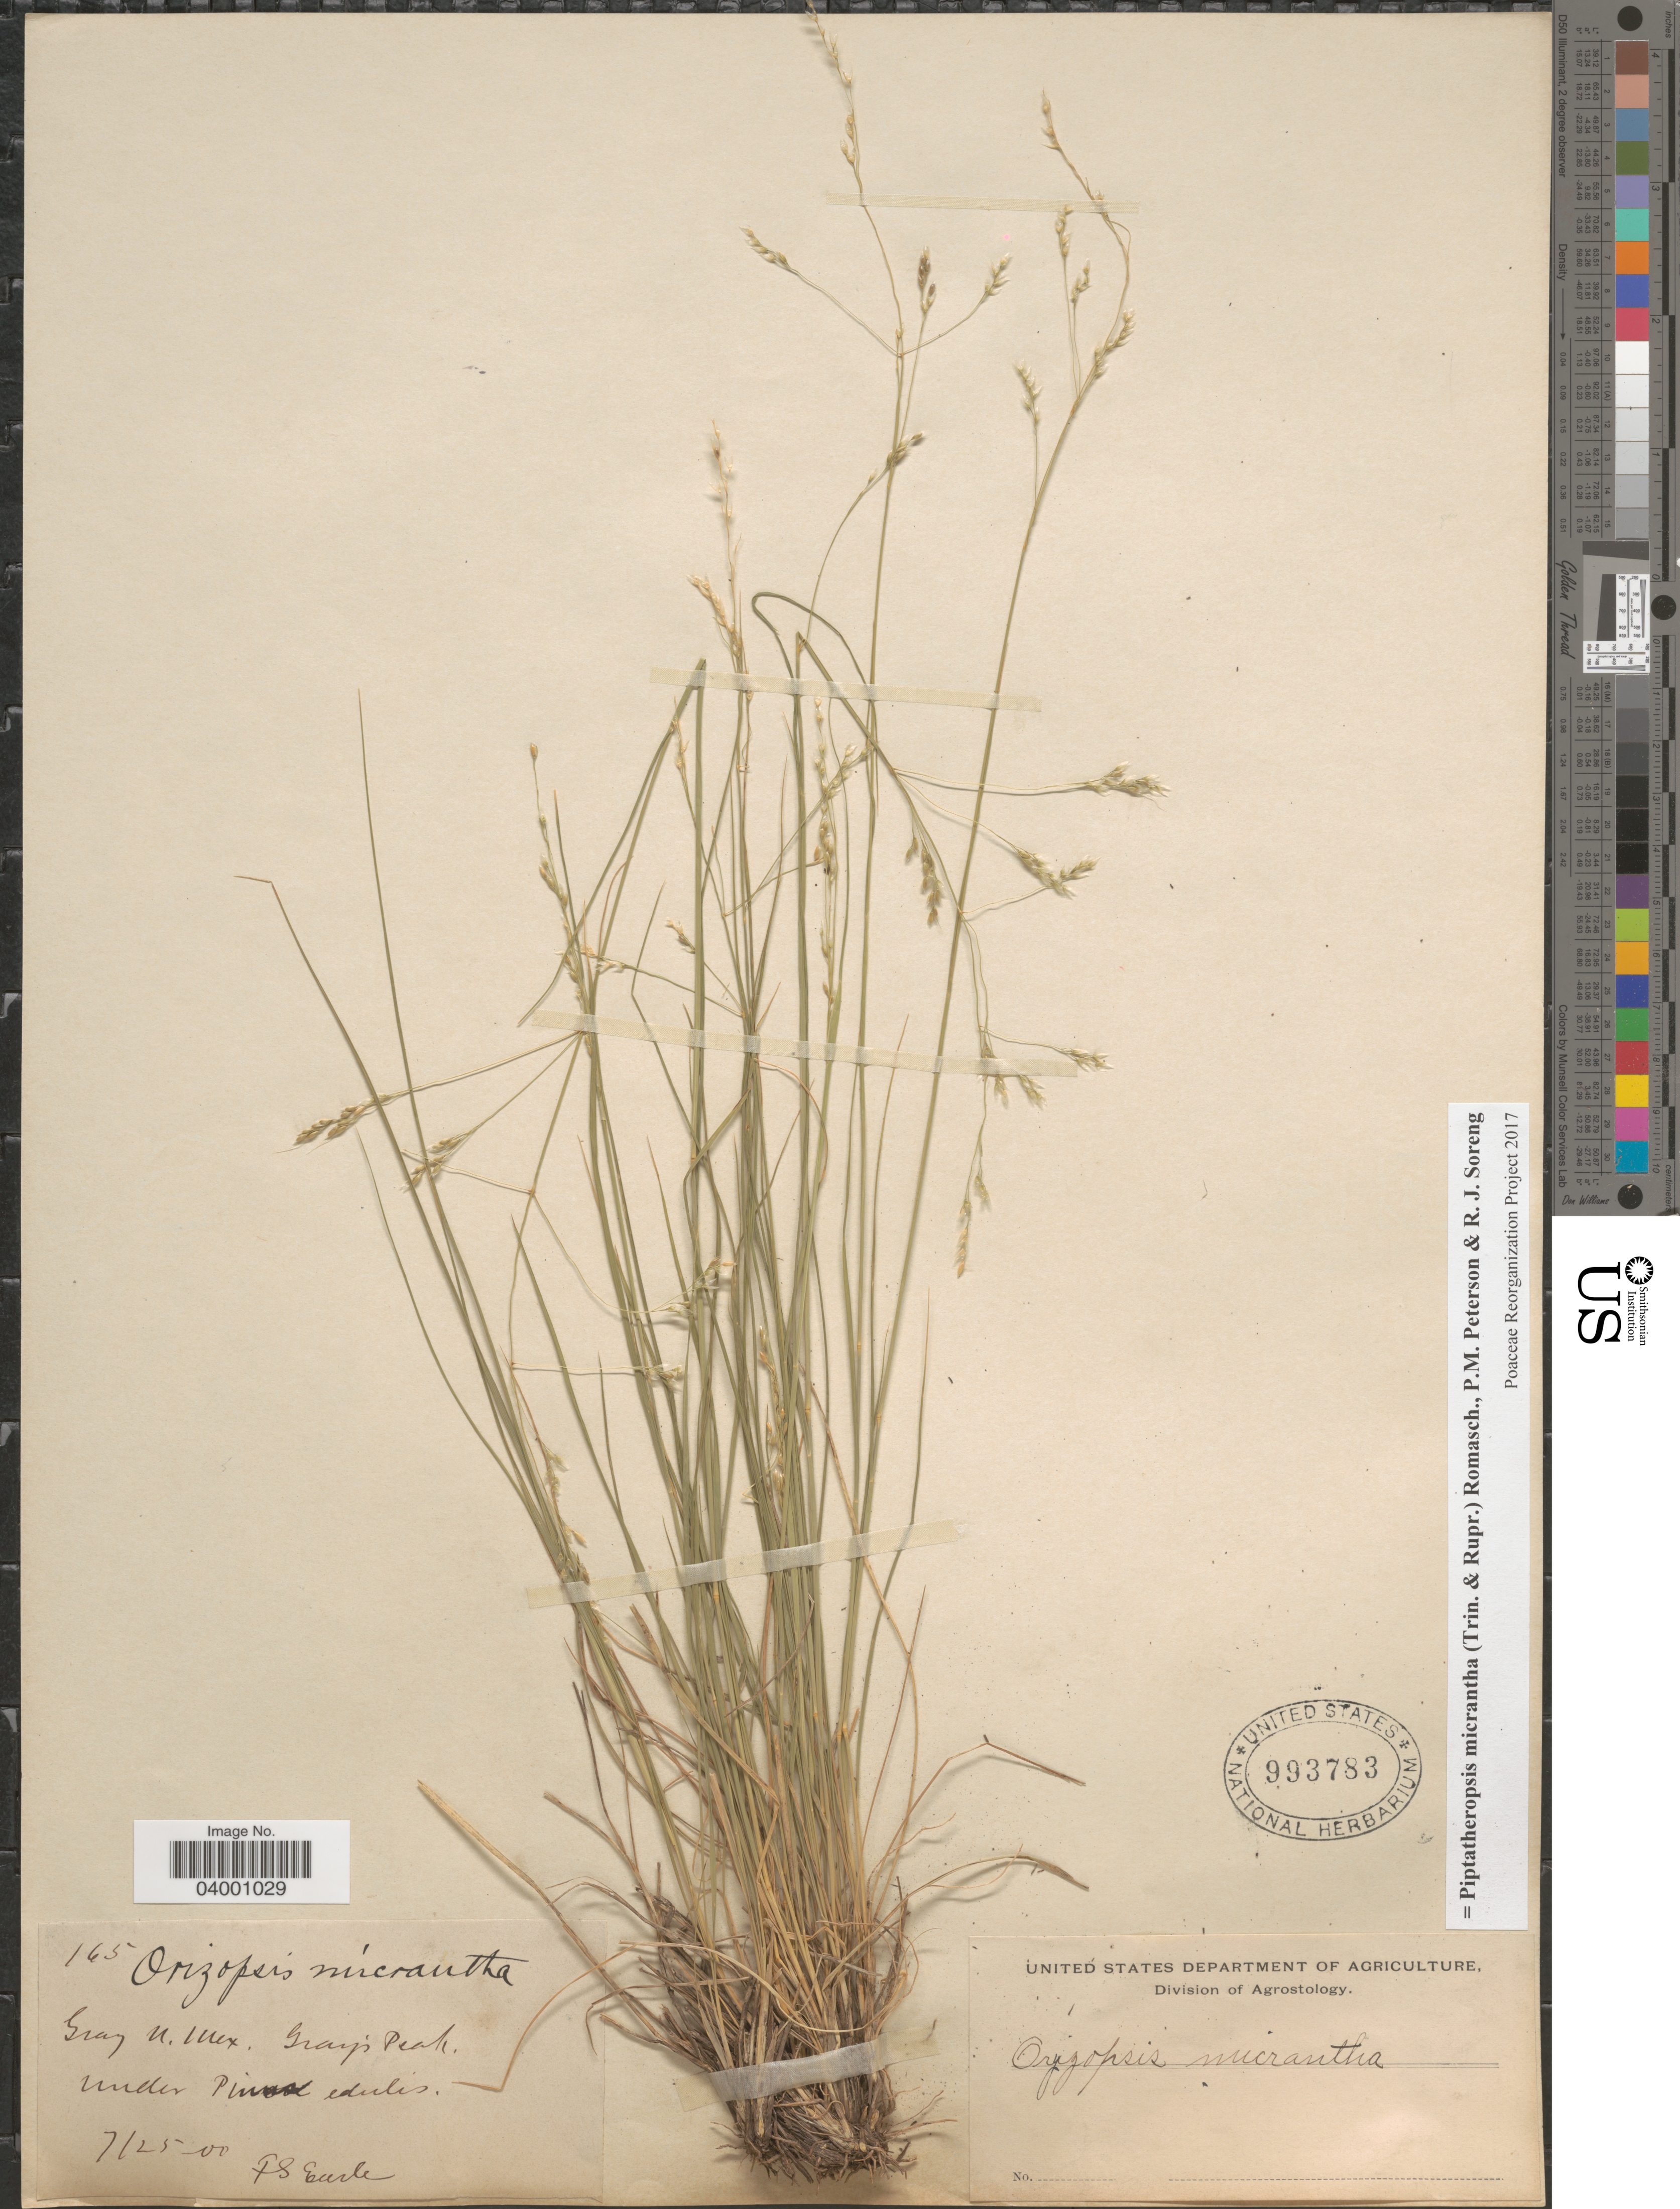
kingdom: Plantae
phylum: Tracheophyta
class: Liliopsida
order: Poales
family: Poaceae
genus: Piptatheropsis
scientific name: Piptatheropsis micrantha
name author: (Trin. & Rupr.) Romasch.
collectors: F. S. Earle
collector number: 165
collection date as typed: Transcribed d/m/y: 25/7/0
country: United States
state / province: New Mexico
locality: Gray N. Mex. Gray's Peak.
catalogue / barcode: US 993783